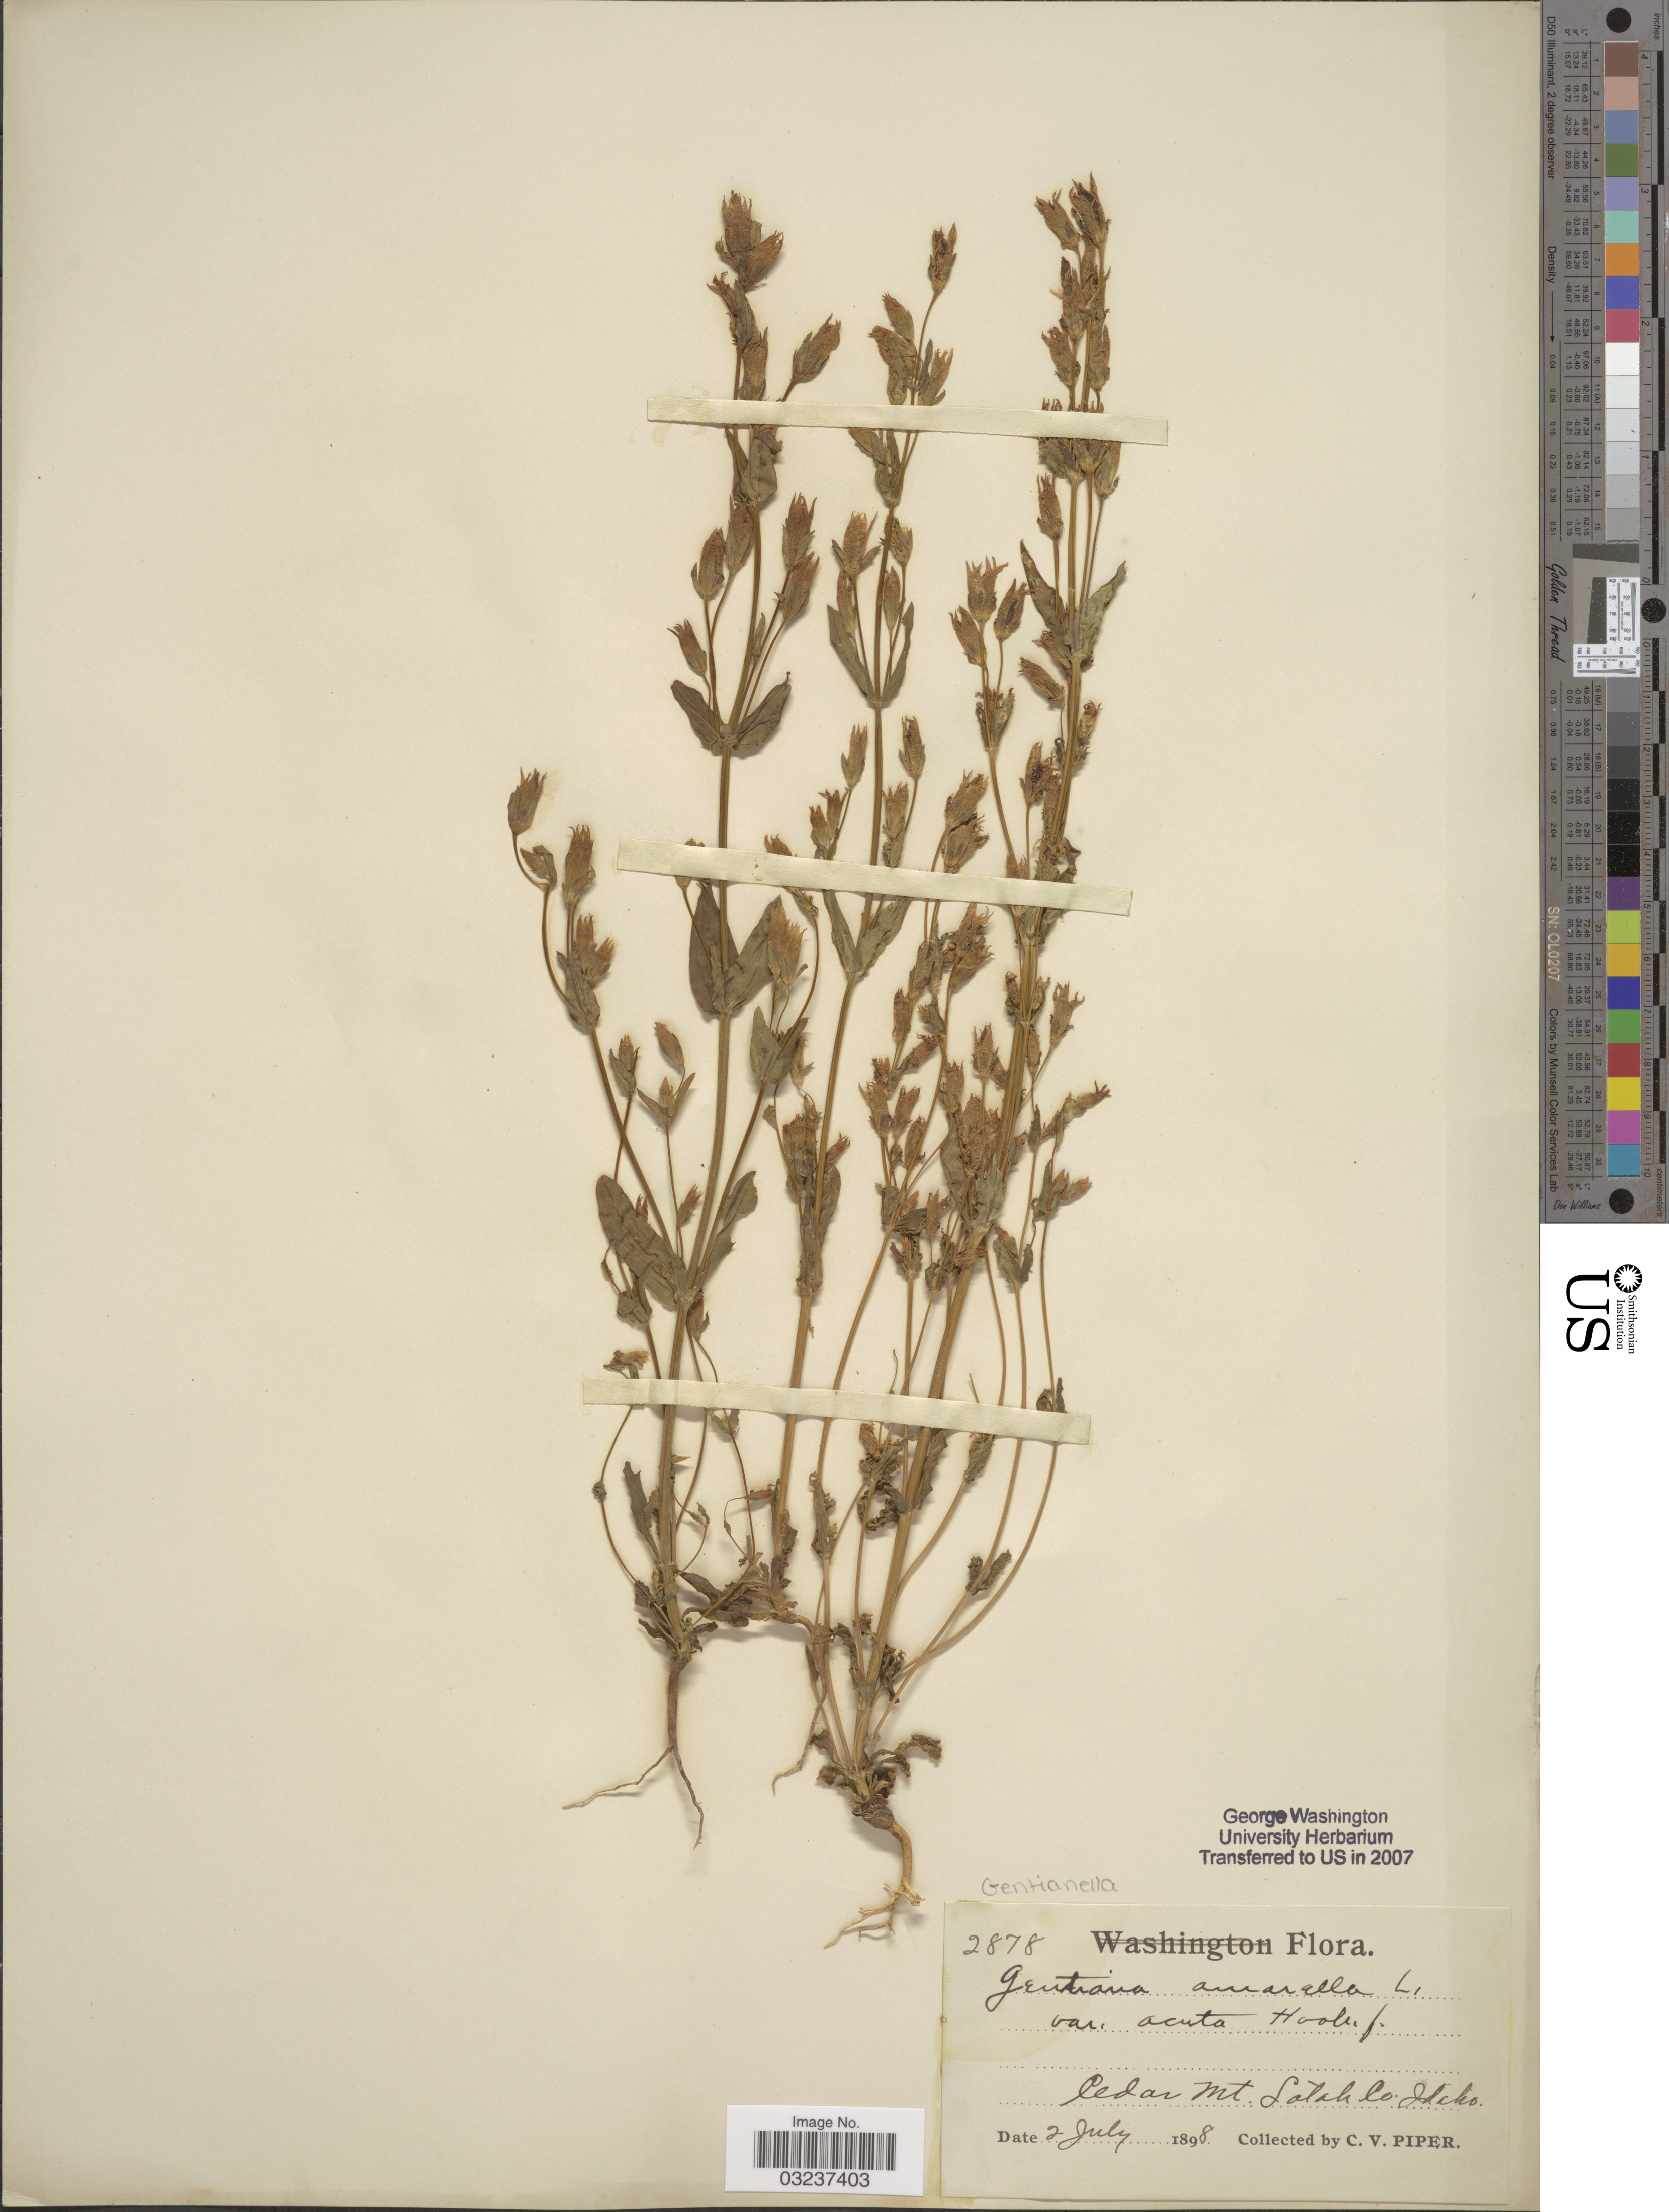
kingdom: Plantae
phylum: Tracheophyta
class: Magnoliopsida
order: Gentianales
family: Gentianaceae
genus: Gentianella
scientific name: Gentianella amarella subsp. acuta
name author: (Michx.) J.M. Gillett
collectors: C. V. Piper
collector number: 2878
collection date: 1898-07-02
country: United States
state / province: Idaho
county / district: Latah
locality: Cedar Mt. Latah Co.